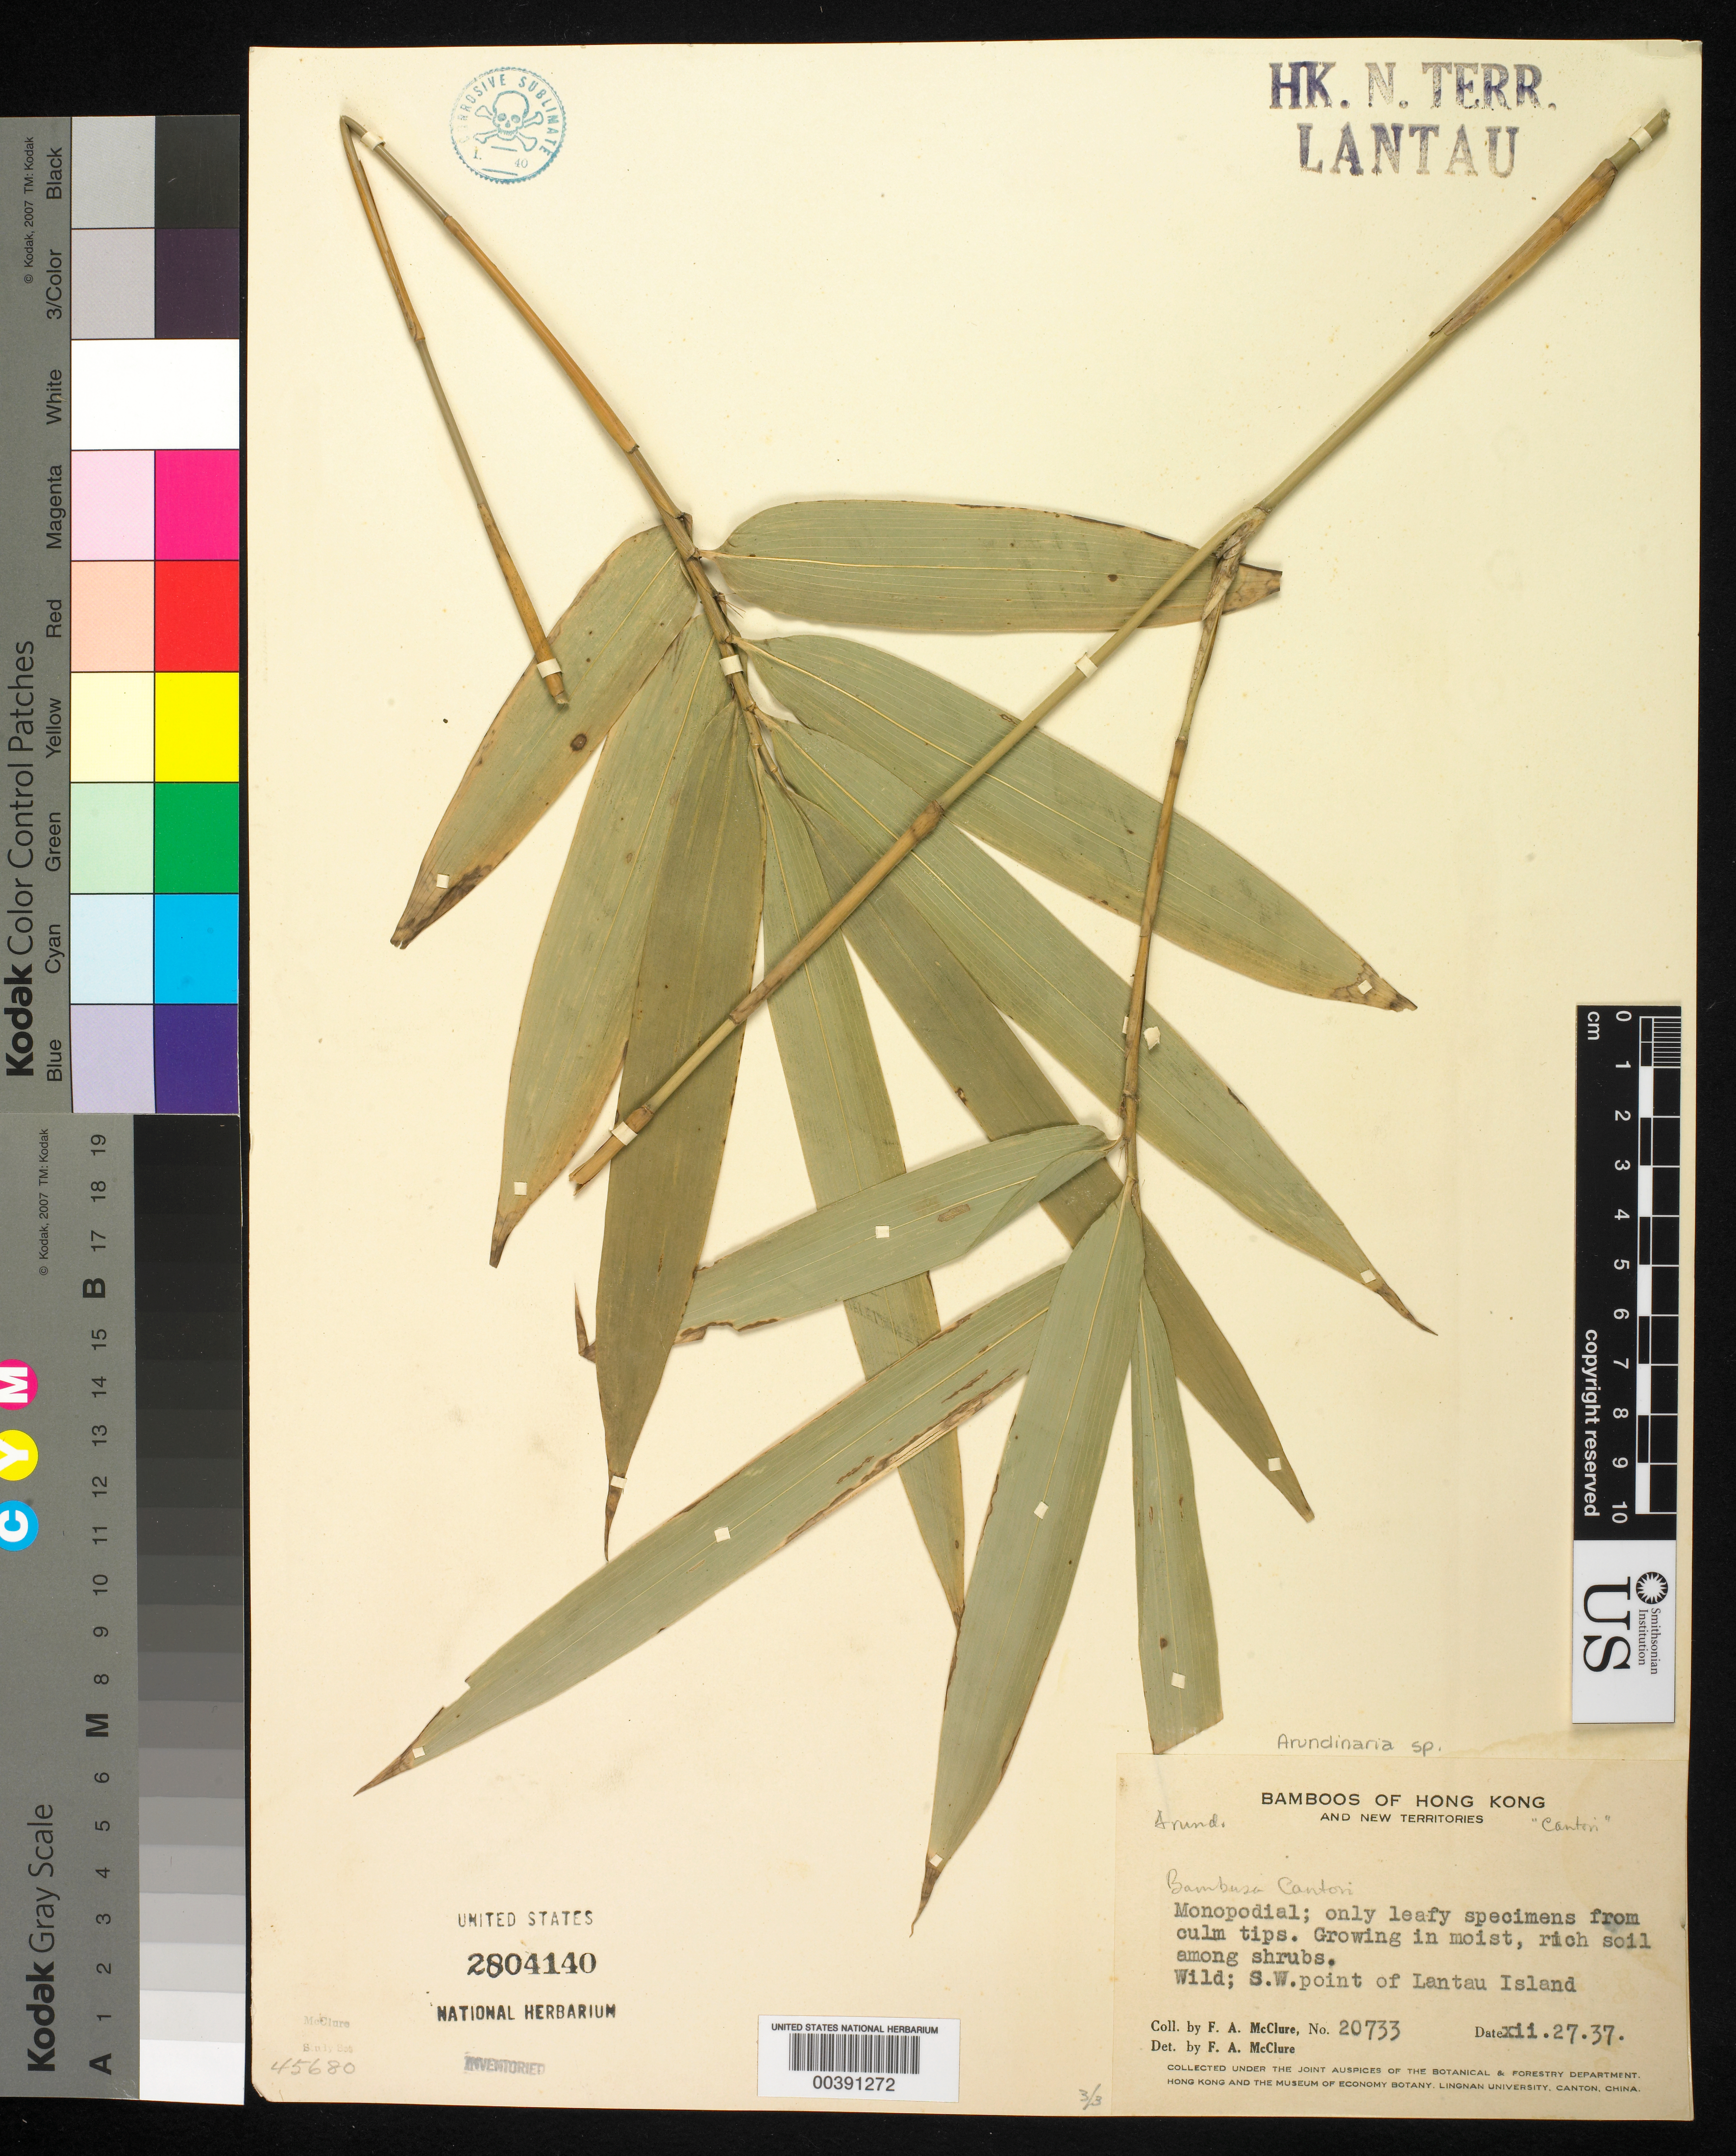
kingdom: Plantae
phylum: Tracheophyta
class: Liliopsida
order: Poales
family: Poaceae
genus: Arundinaria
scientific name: Arundinaria sp.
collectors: F. A. McClure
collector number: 20733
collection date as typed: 27 Dec 1937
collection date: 1937-12-27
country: China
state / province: Hong Kong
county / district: New Territories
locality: Lantau isl.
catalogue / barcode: US 2804140